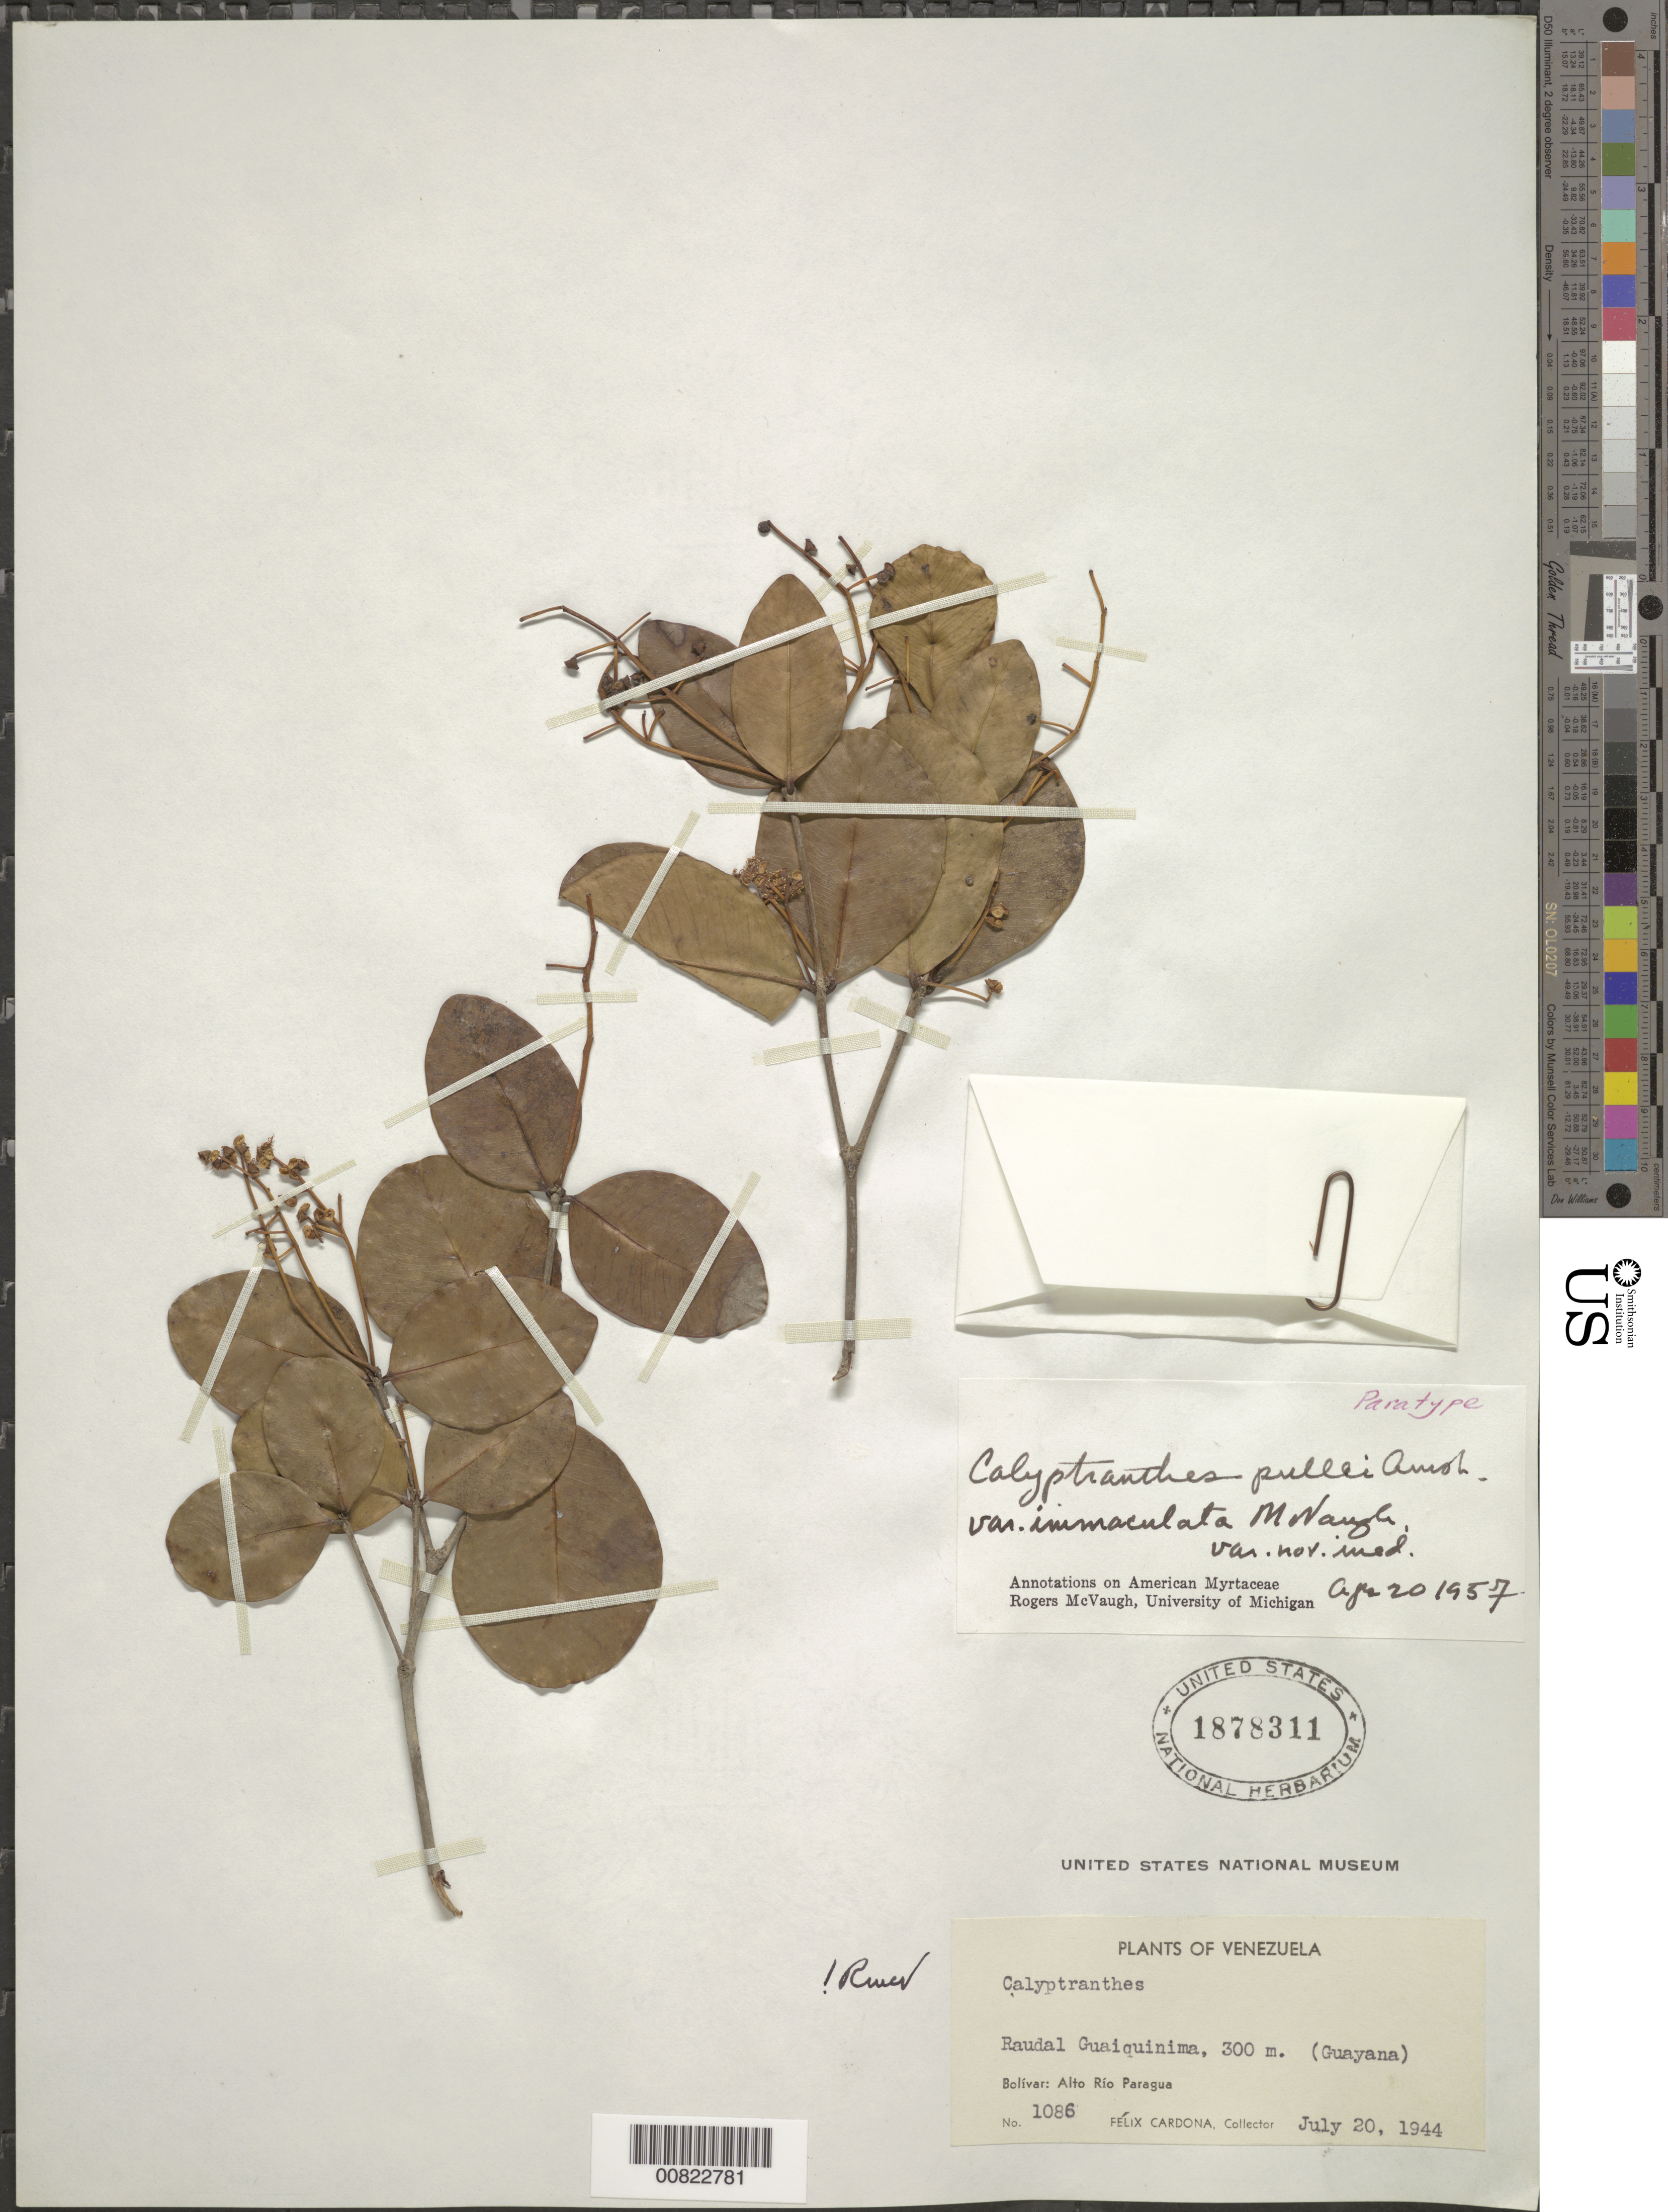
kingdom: Plantae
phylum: Tracheophyta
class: Magnoliopsida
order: Myrtales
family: Myrtaceae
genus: Myrcia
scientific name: Myrcia pullei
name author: (Burret ex Amshoff) A.R. Lourenço & E. Lucas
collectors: F. Cardona Puig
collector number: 1086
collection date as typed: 20-Jul-44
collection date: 1944-07-20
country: Venezuela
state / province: Bolívar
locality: Alto Río Paragua, Río Karun, Raudal Guaiquinima (Guayana)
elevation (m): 300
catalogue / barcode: US 1878311